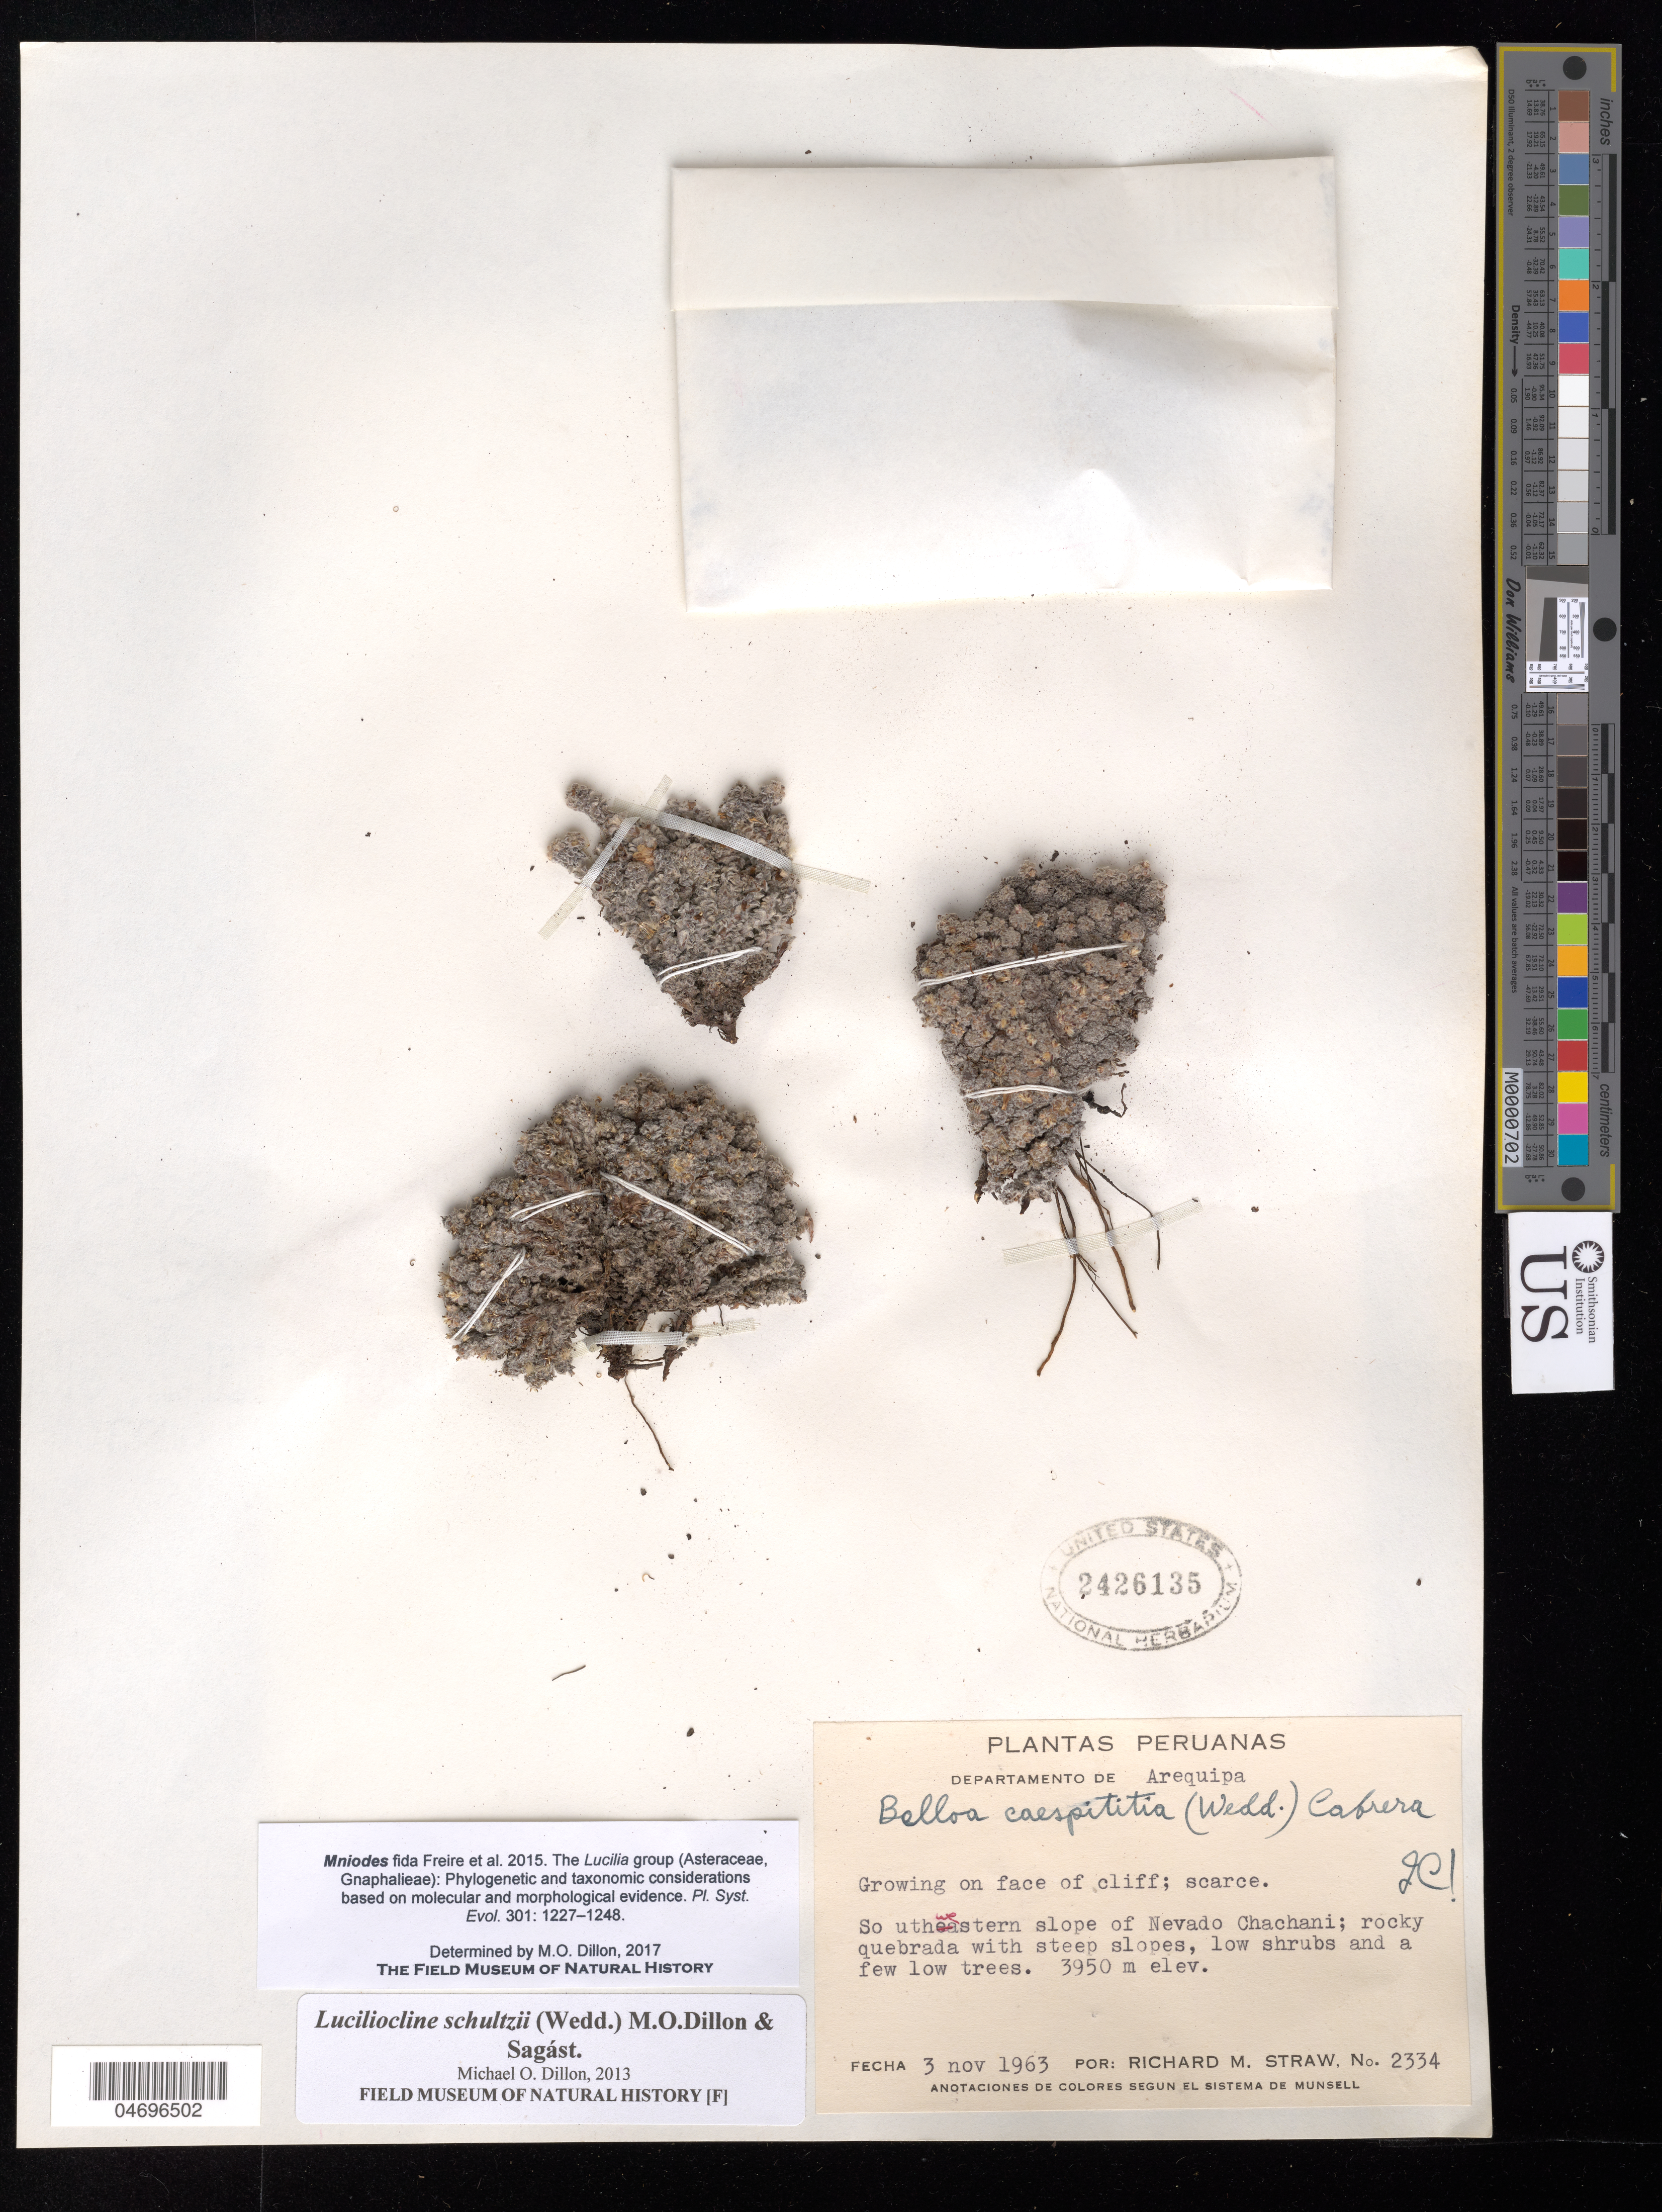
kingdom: Plantae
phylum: Tracheophyta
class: Magnoliopsida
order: Asterales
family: Asteraceae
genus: Mniodes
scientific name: Mniodes caespititia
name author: (Wedd.) Quip. & M.O. Dillon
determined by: Dillon, M. O.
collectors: R. M. Straw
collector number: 2334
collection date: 1963-11-03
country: Peru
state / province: Arequipa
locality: Southwestern slope of Nevado Chachani.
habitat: Growing on face of cliff; scarce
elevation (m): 3950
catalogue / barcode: US 2426135